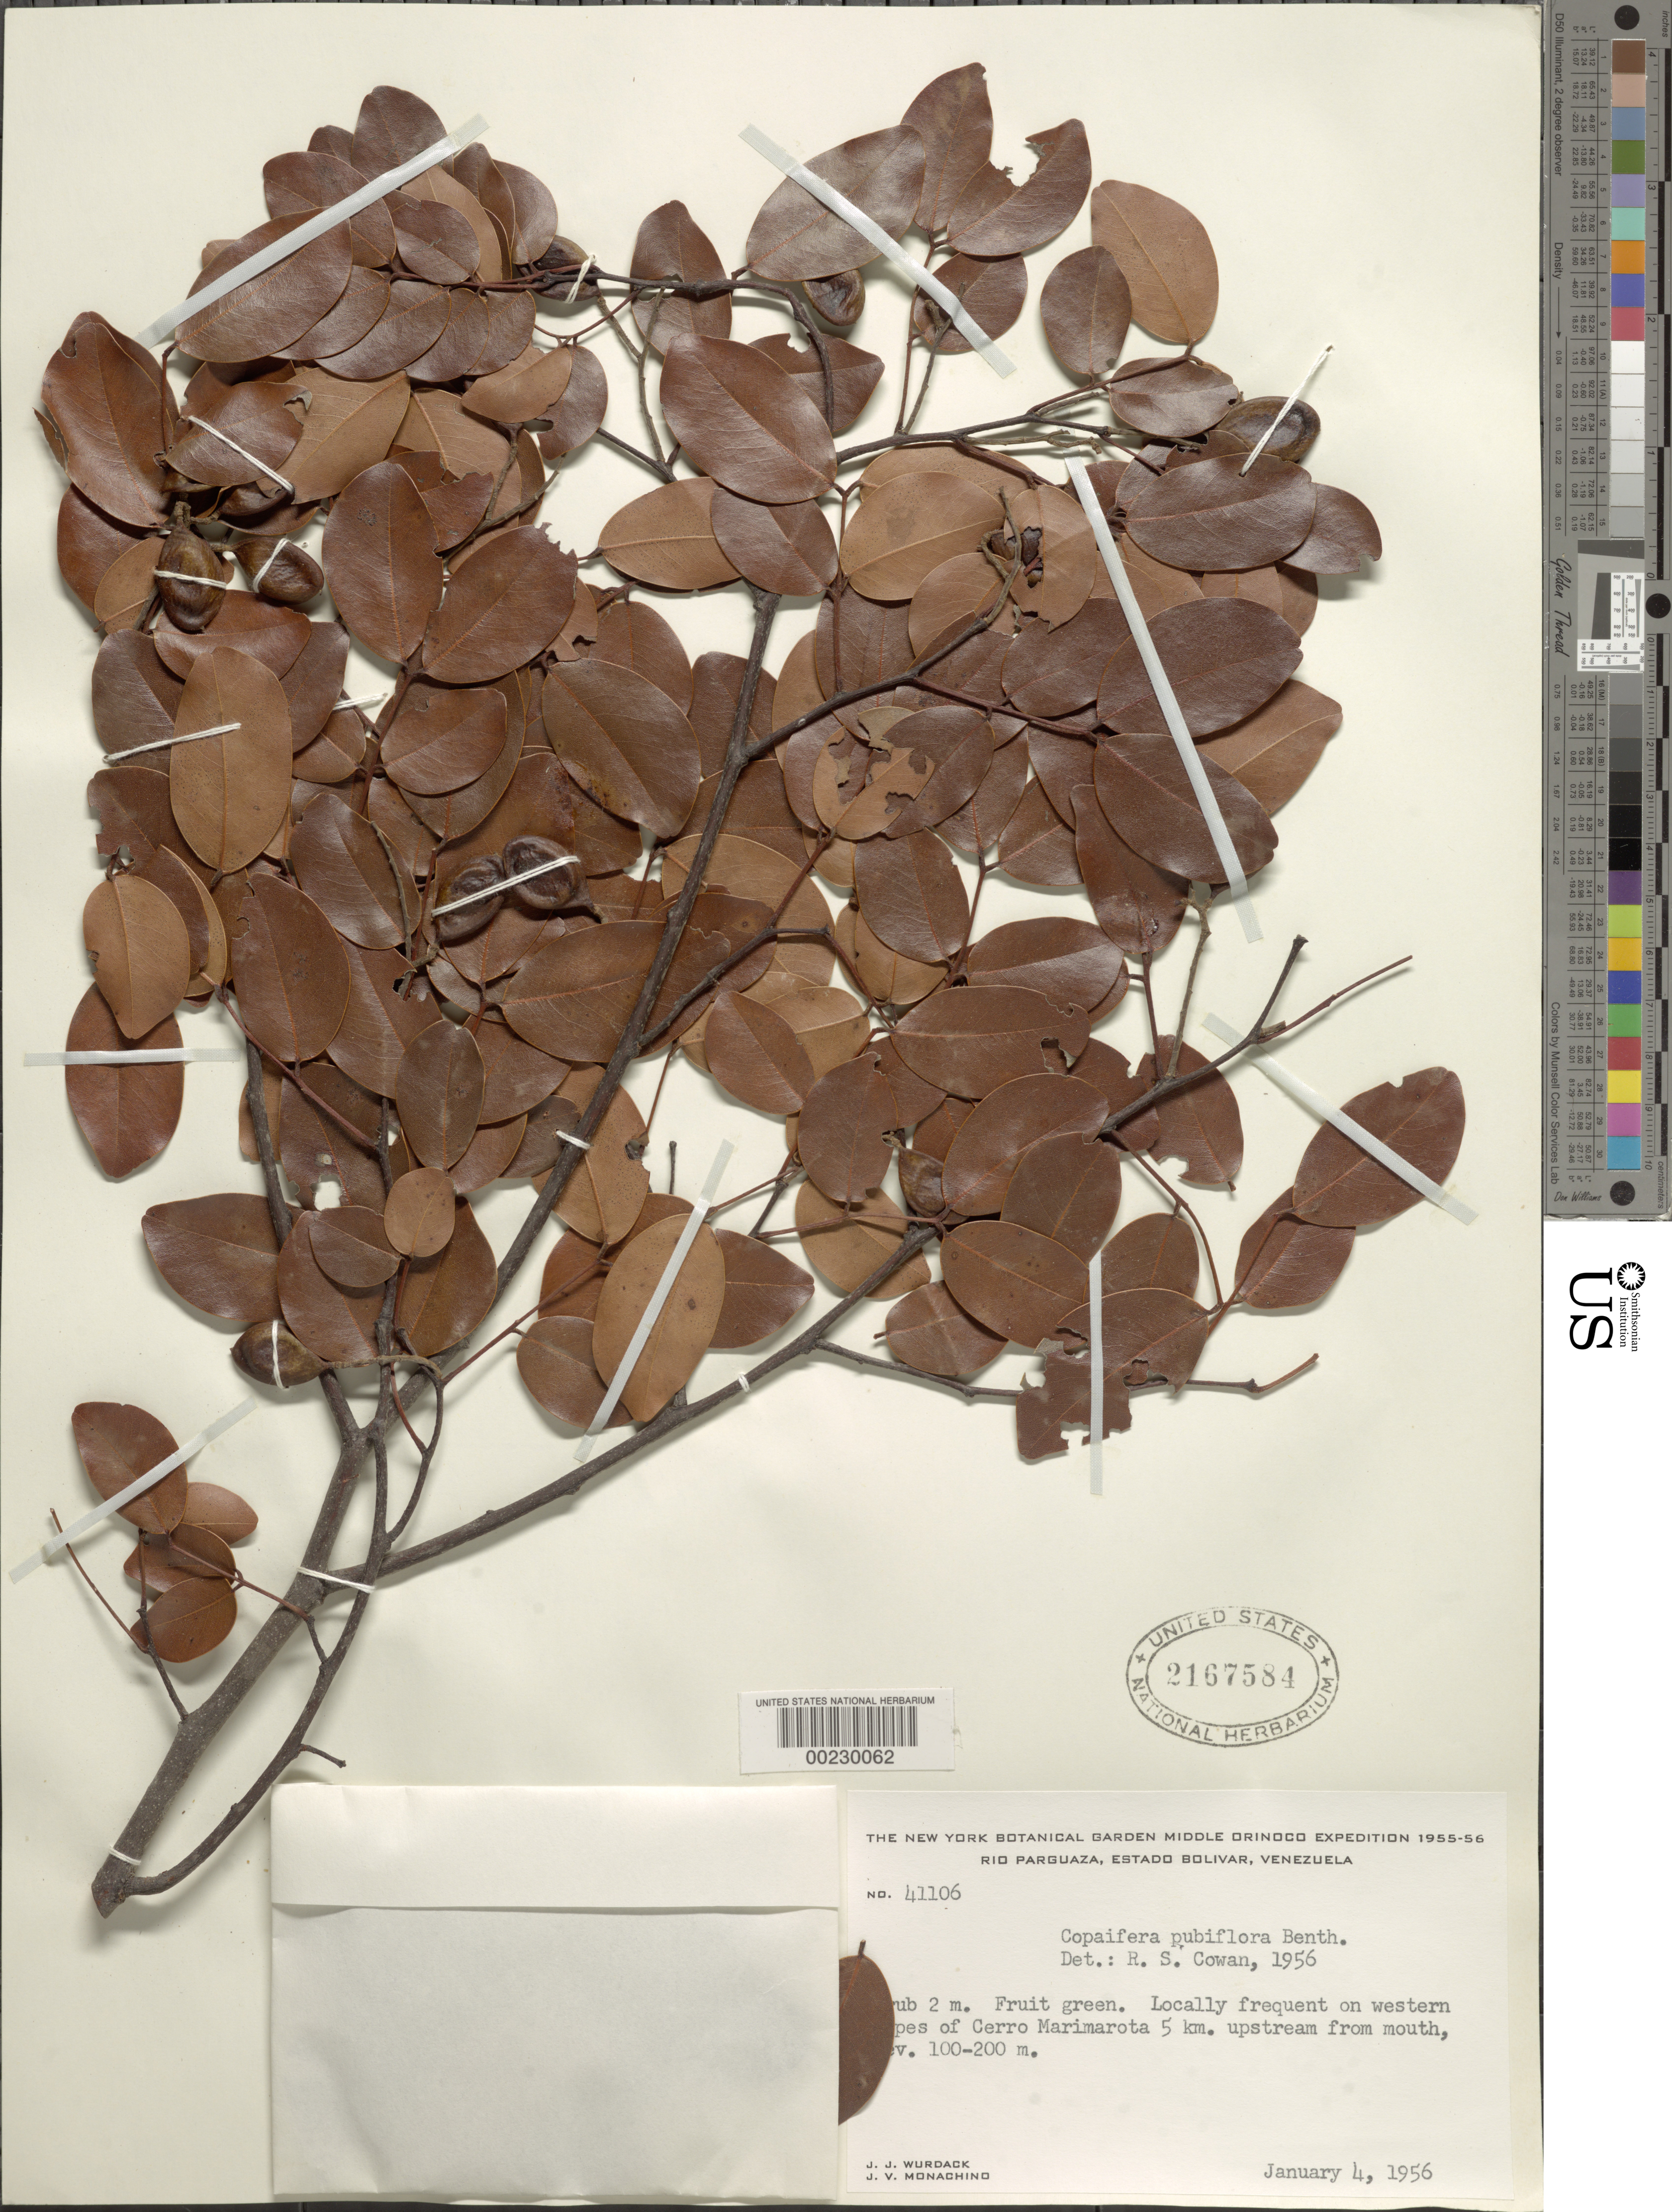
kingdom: Plantae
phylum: Tracheophyta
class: Magnoliopsida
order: Fabales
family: Fabaceae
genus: Copaifera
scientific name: Copaifera pubiflora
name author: Benth.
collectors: J. J. Wurdack & J. V. Monachino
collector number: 41122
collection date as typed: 04 Jan 1956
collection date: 1956-01-04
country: Venezuela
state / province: Bolivar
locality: Western slopes of cerro marimarota 5 km upstream from mouth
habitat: Western slopes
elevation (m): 100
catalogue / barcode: US 2167584